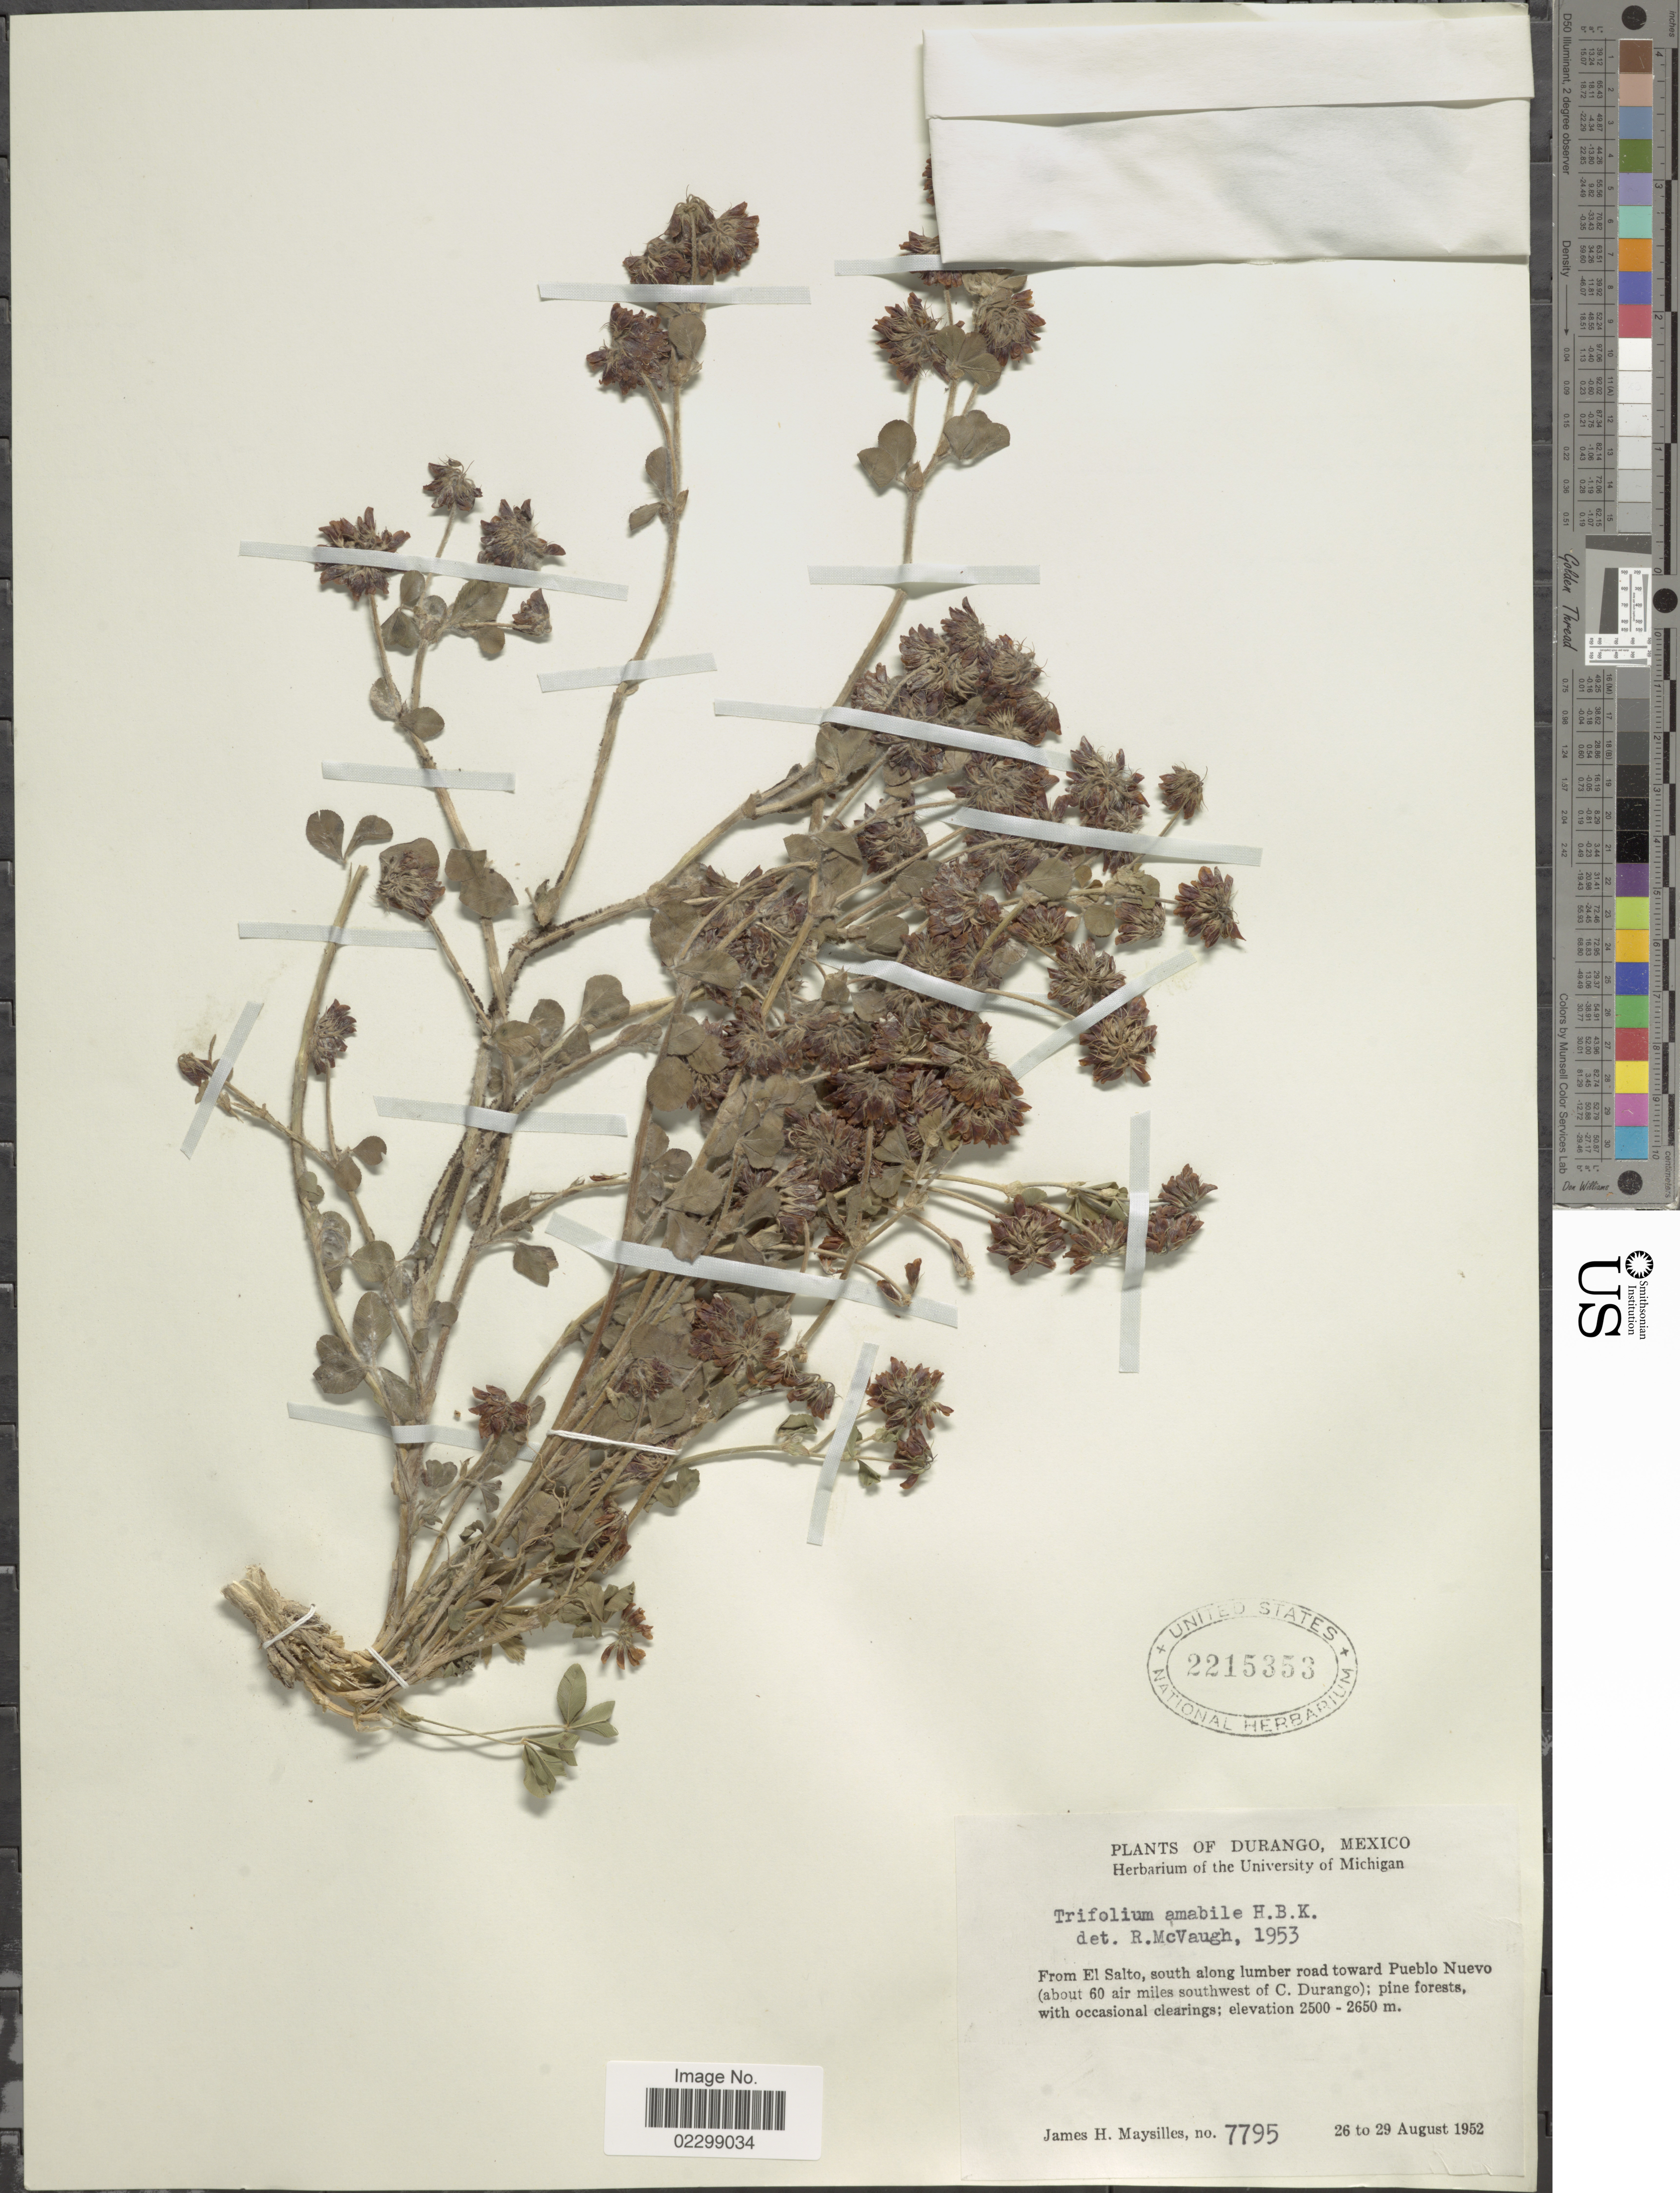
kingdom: Plantae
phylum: Tracheophyta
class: Magnoliopsida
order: Fabales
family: Fabaceae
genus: Trifolium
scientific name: Trifolium mexicanum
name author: Hemsl.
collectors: J. Maysilles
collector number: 7795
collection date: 1952-08-26/1952-08-29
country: Mexico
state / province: Durango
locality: El Salto, south along lumber road toward Pueblo Nuevo (abou 60 air miles southwest of C. Durango); pine forest with occasional clearings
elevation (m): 2500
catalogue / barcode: US 2215353